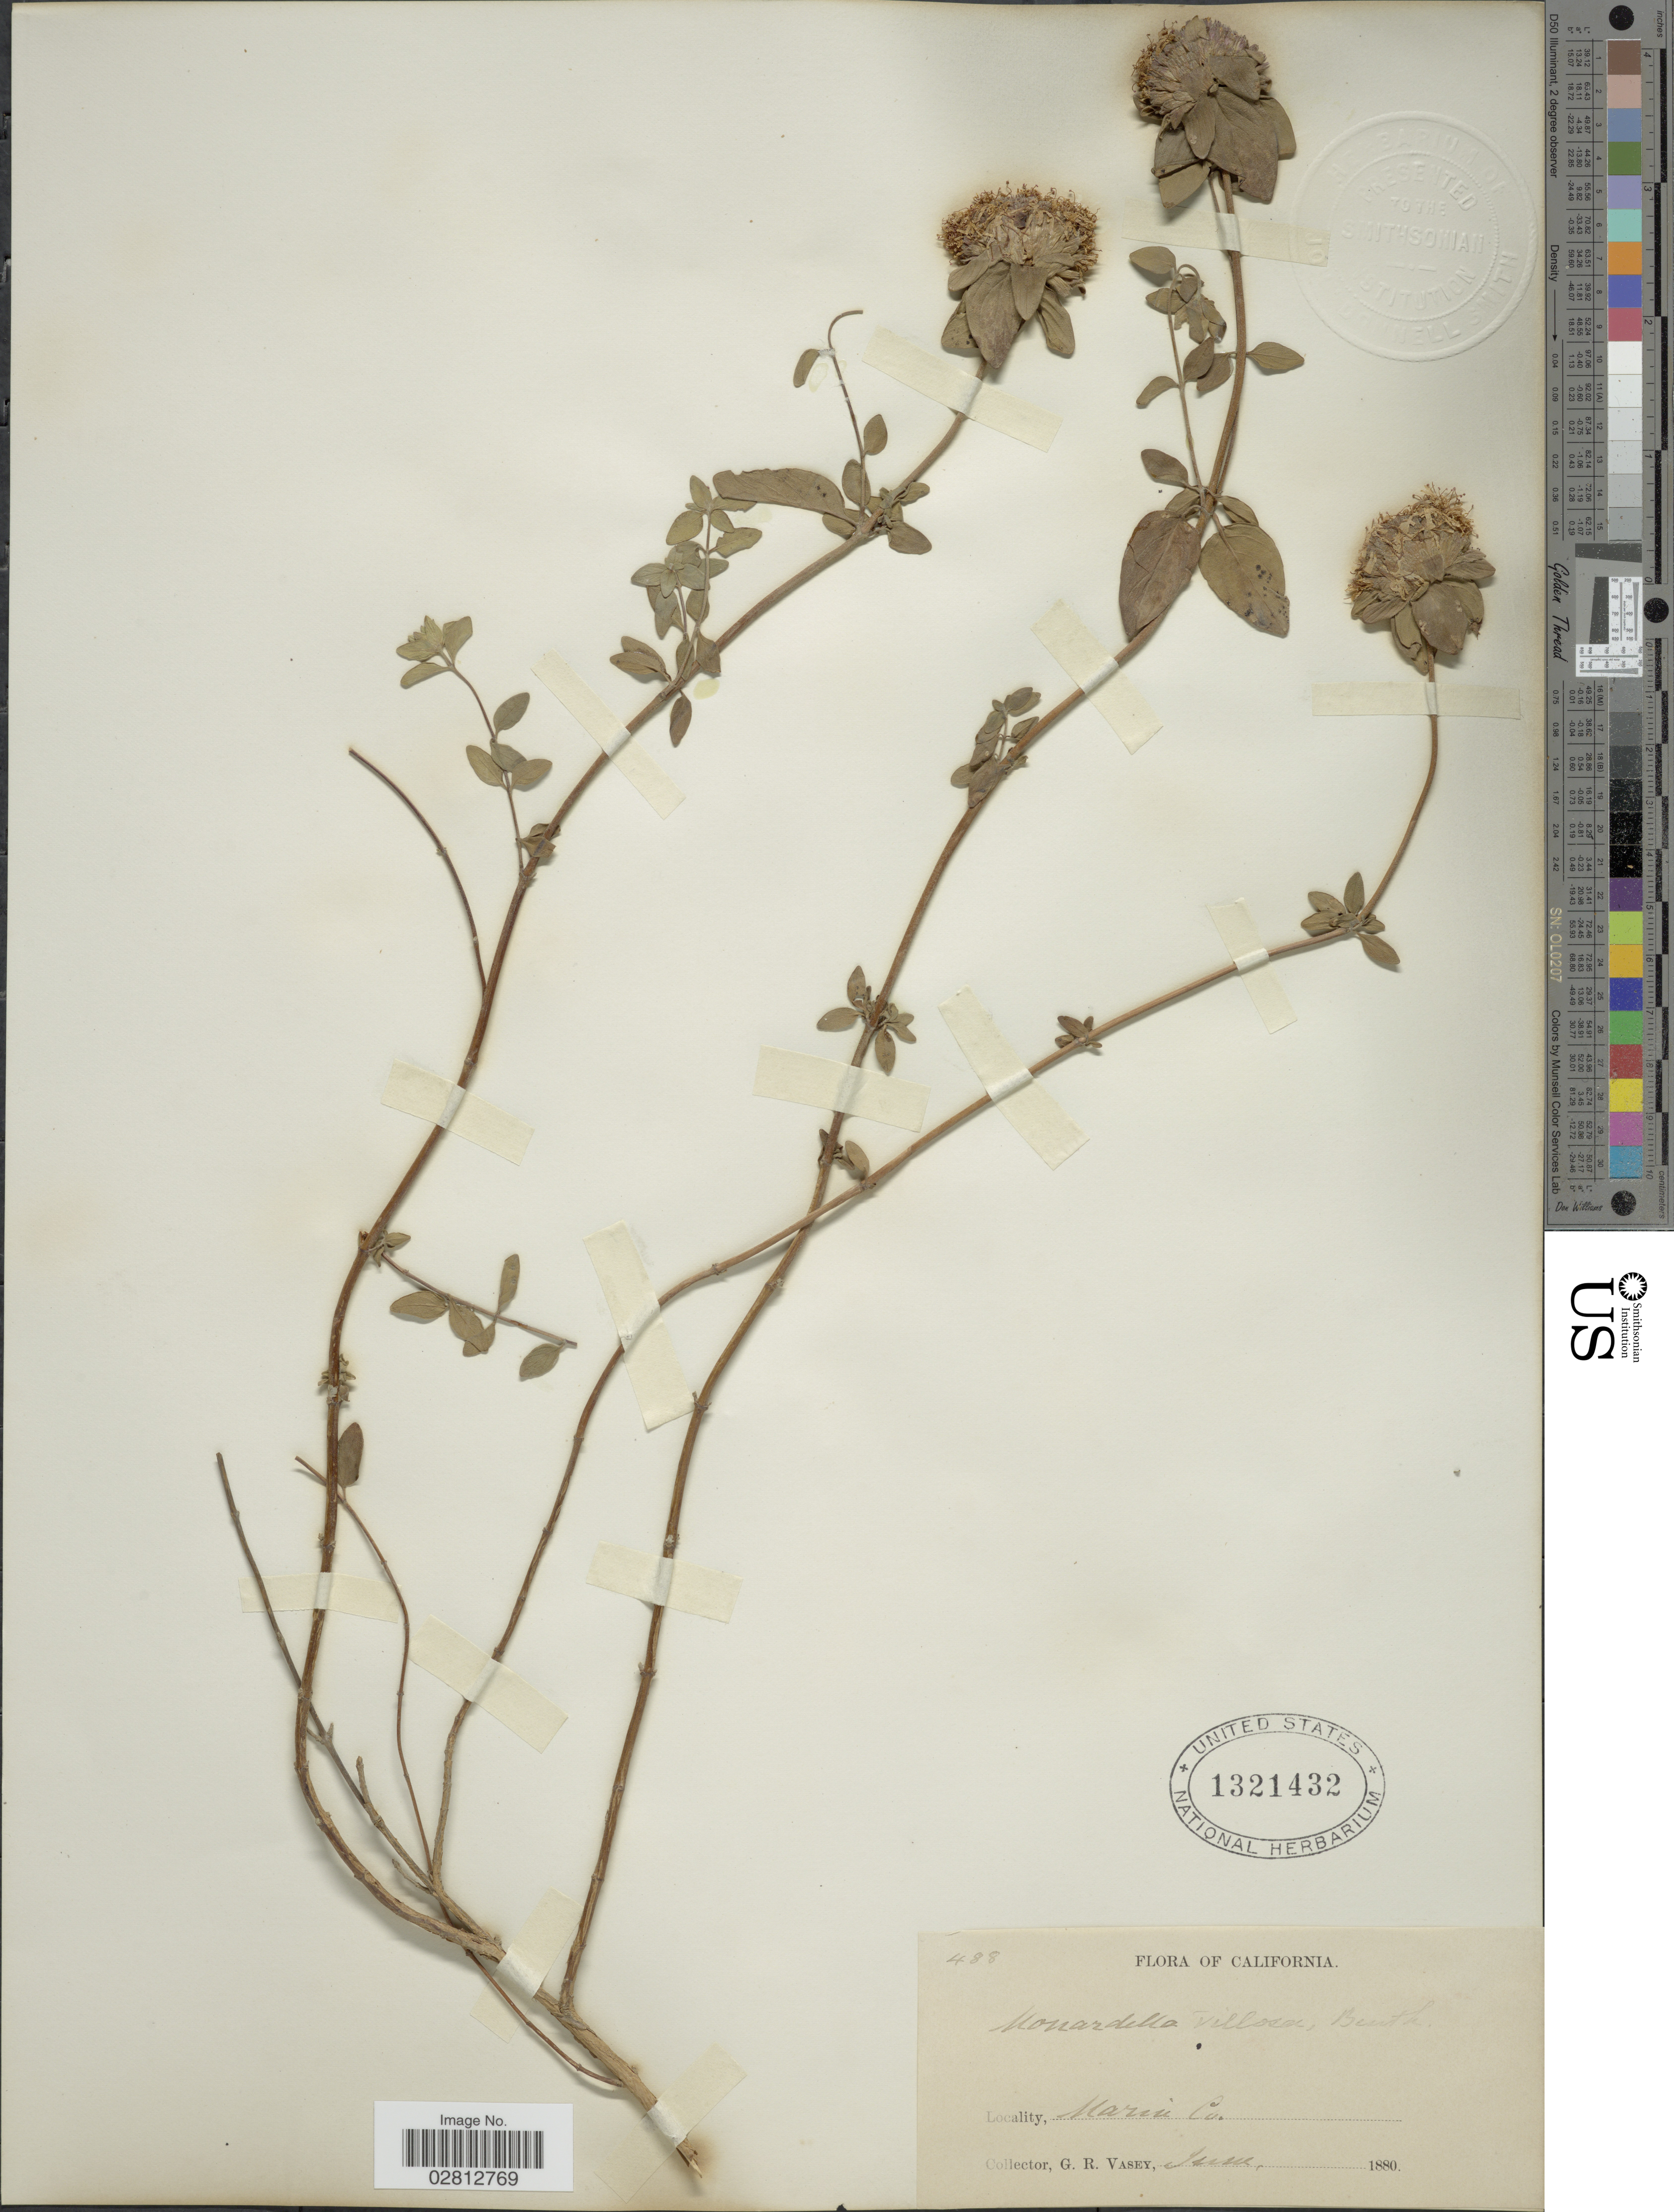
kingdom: Plantae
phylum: Tracheophyta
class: Magnoliopsida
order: Lamiales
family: Lamiaceae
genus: Monardella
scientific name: Monardella villosa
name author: Benth.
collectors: G. R. Vasey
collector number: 488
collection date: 1880-06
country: United States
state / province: California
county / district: Marin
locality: Marin Co.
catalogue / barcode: US 1321432